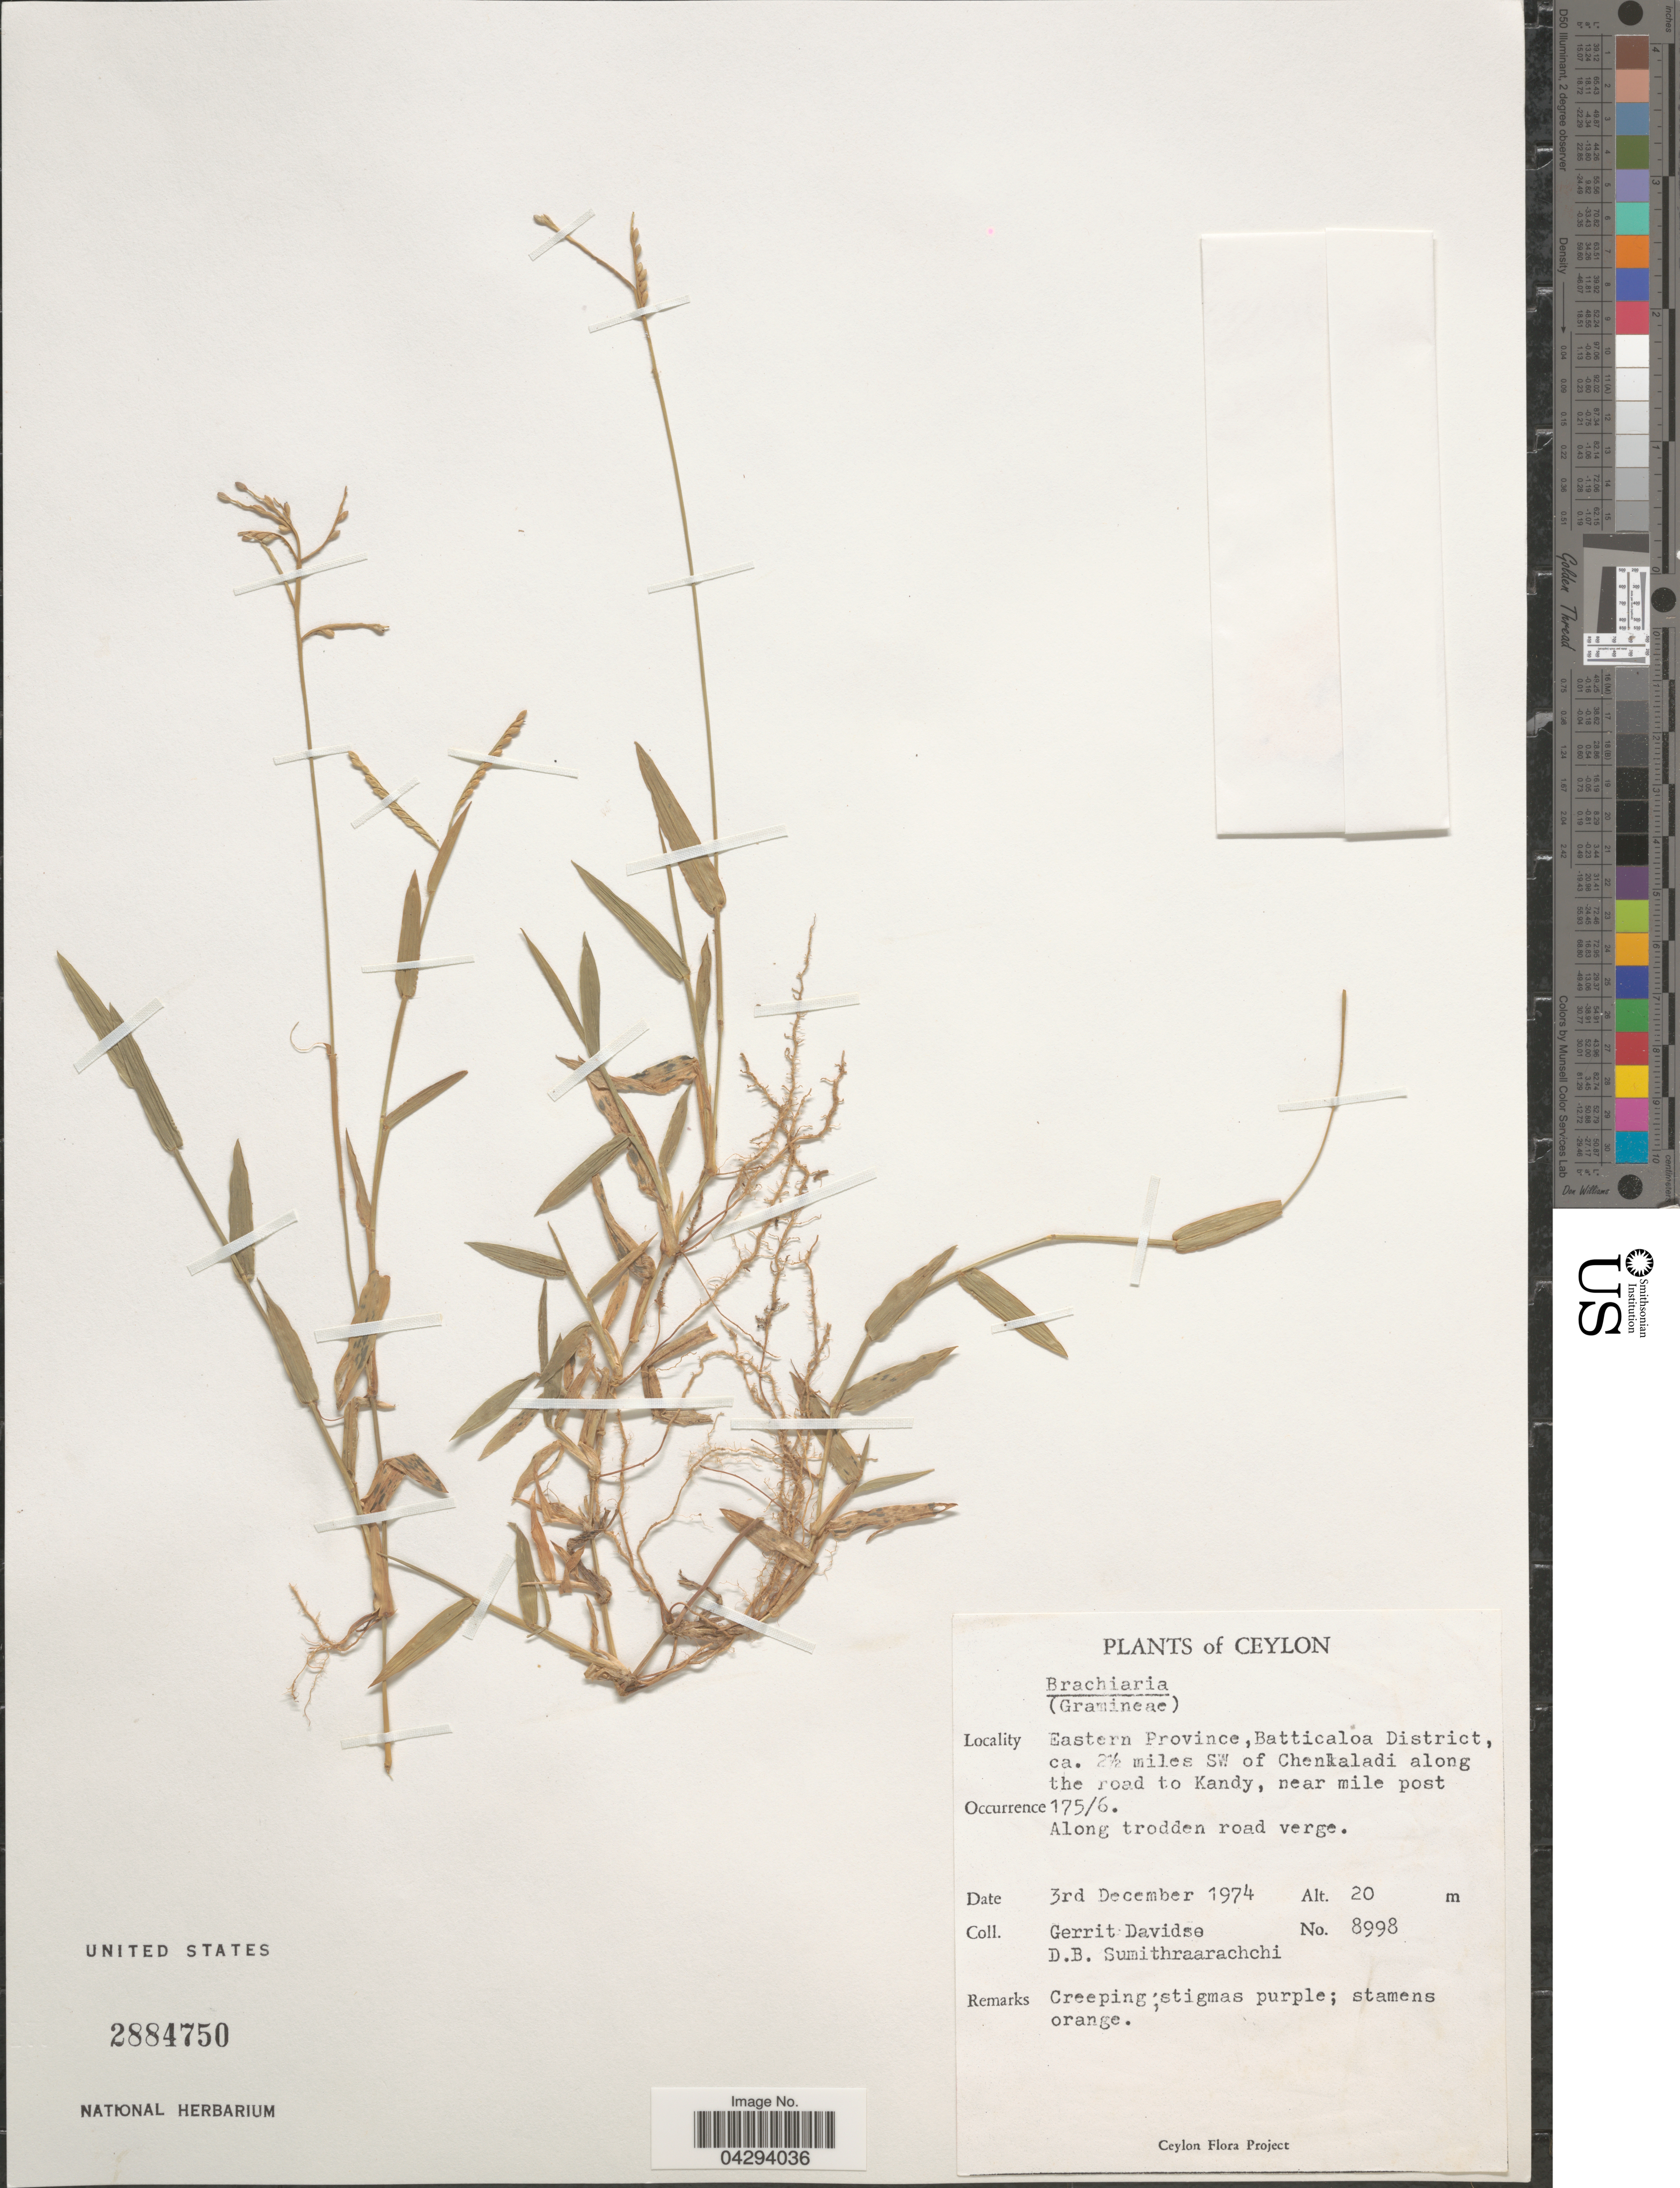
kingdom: Plantae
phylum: Tracheophyta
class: Liliopsida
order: Poales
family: Poaceae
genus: Urochloa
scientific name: Urochloa sp.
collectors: G. Davidse & D. B. Sumithraarachchi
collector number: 8998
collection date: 1974-12-03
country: Sri Lanka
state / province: Eastern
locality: Ceylon. Batticola District, ca. 2 1/2 miles SW of Chenkaladi along the road to Kandy, near mile post 175/6.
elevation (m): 20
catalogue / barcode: US 2884750